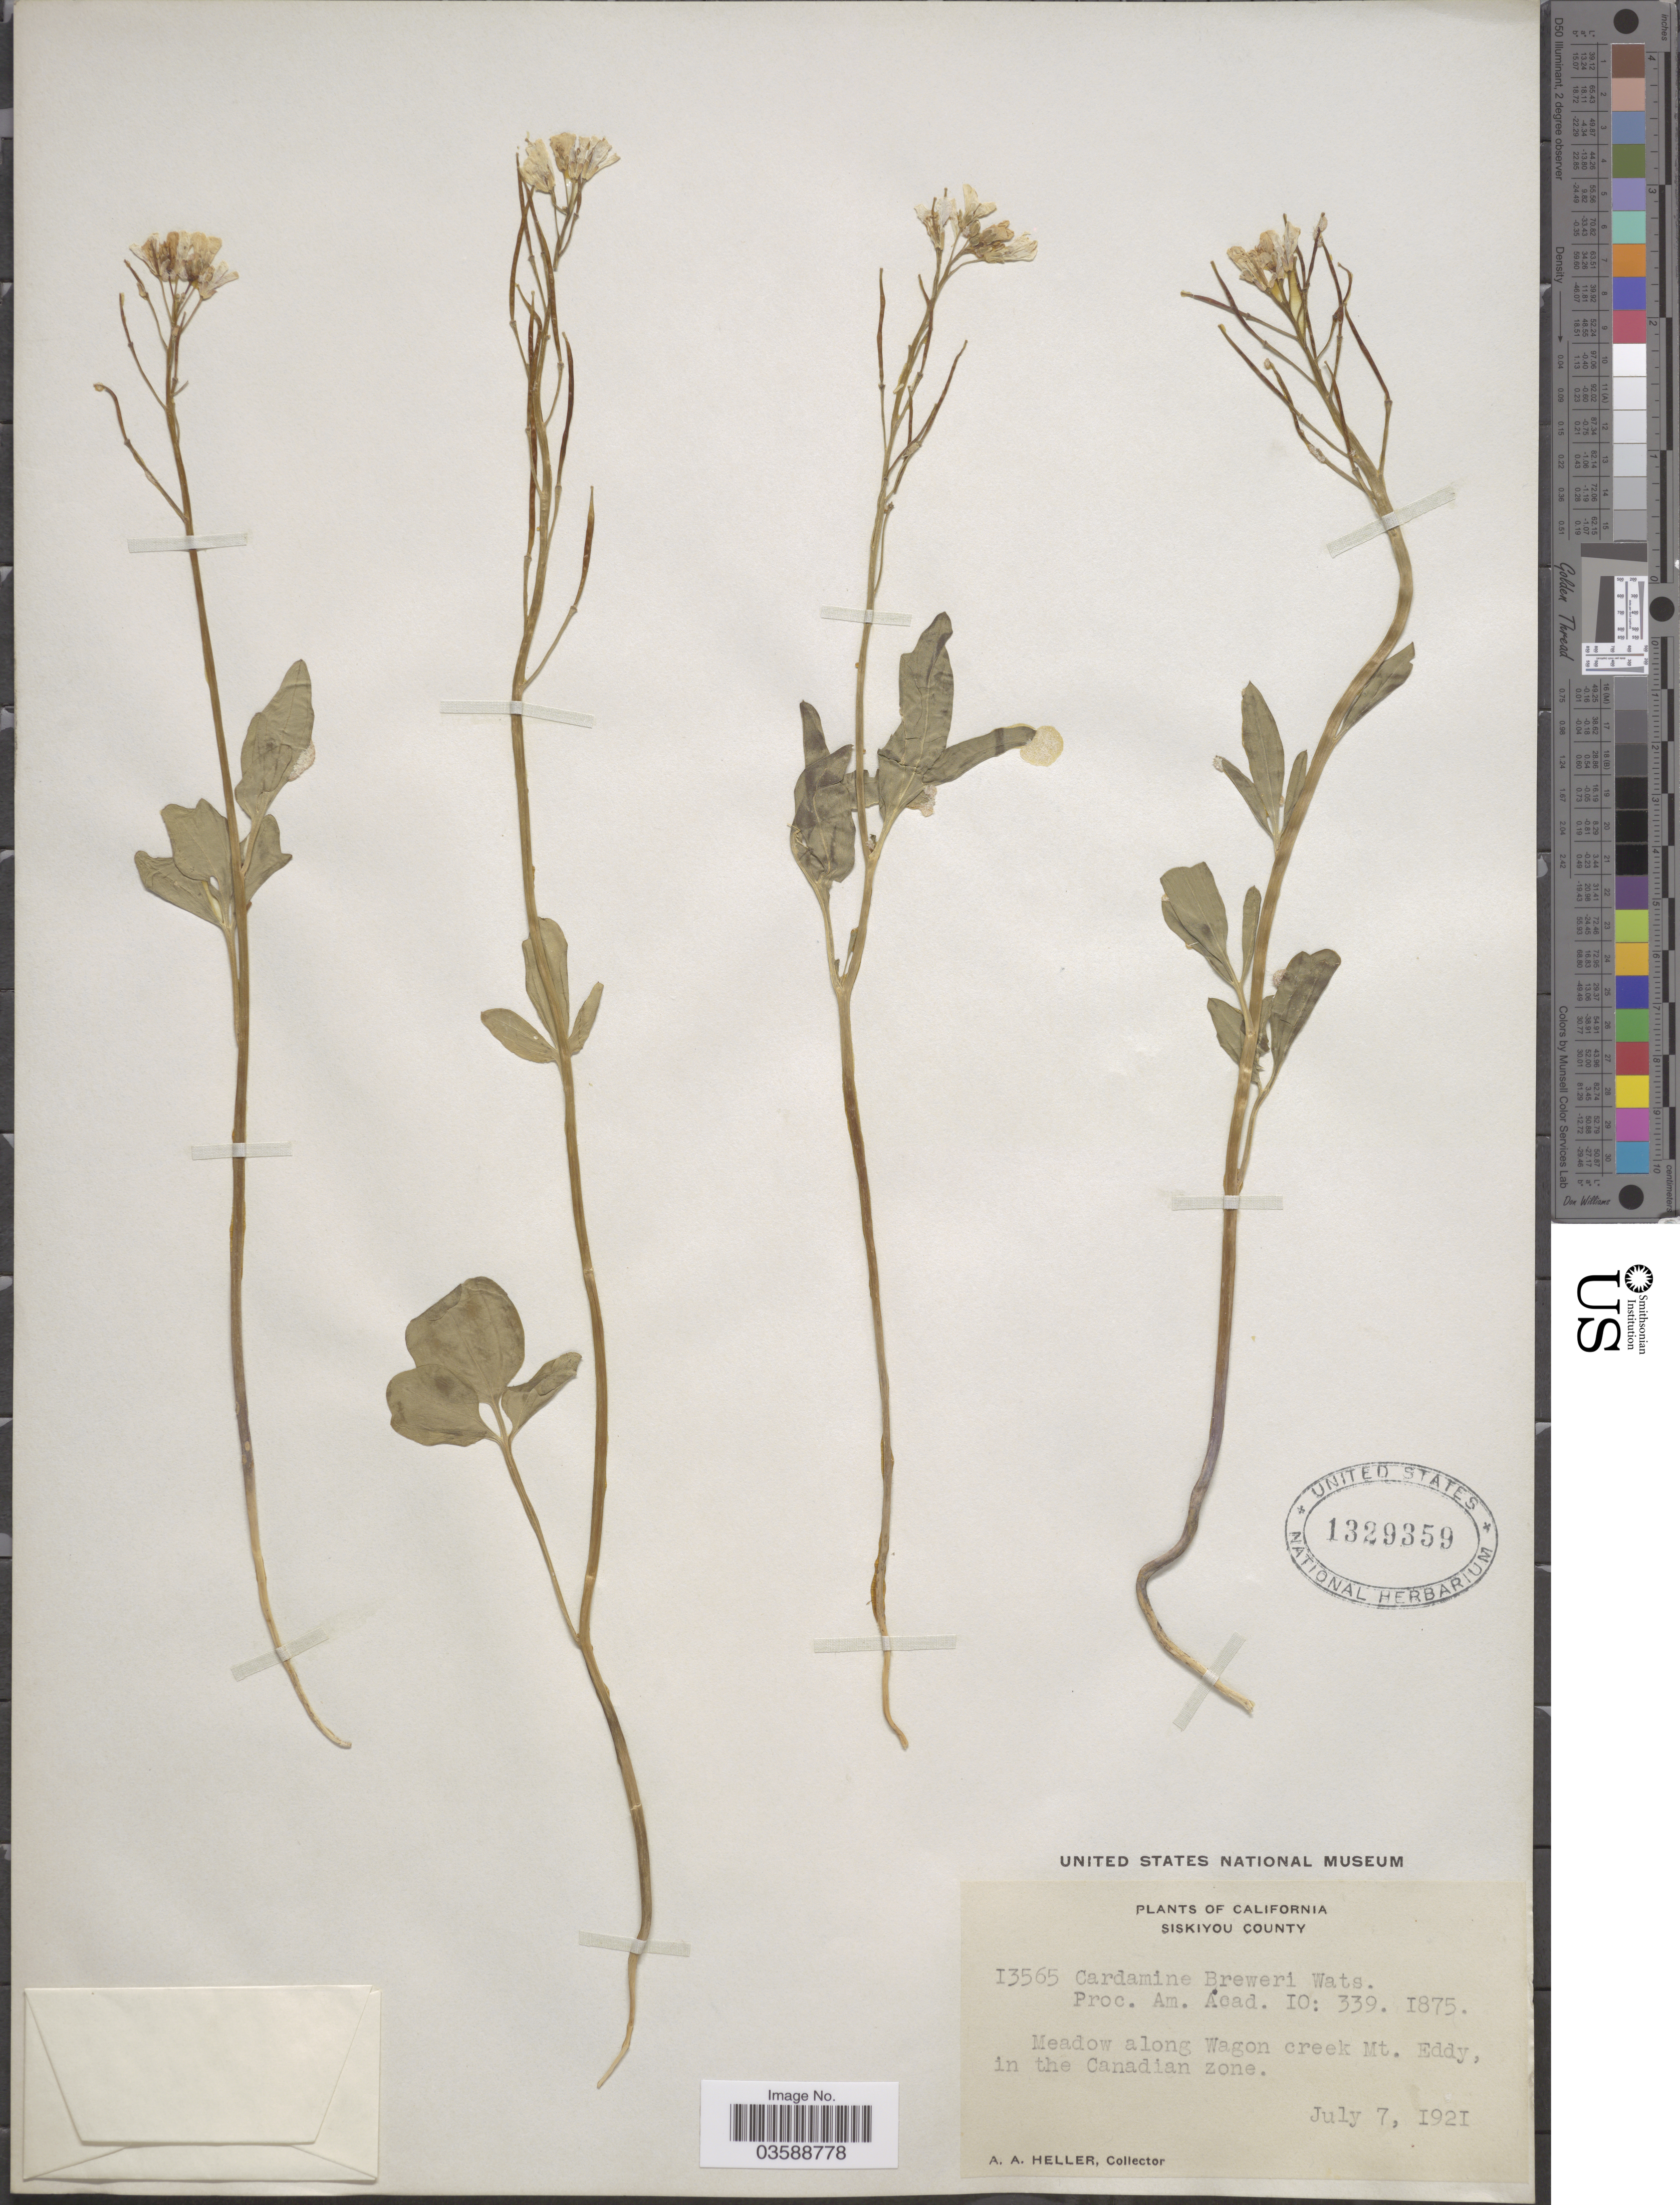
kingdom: Plantae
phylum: Tracheophyta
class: Magnoliopsida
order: Brassicales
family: Brassicaceae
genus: Cardamine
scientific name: Cardamine breweri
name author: S. Watson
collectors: A. A. Heller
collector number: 13565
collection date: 1921-07-07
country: United States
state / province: California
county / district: Siskiyou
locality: Siskiyou County. Meadow along Wagon creek Mt. Eddy, in de Canadian zone.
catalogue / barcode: US 1329359